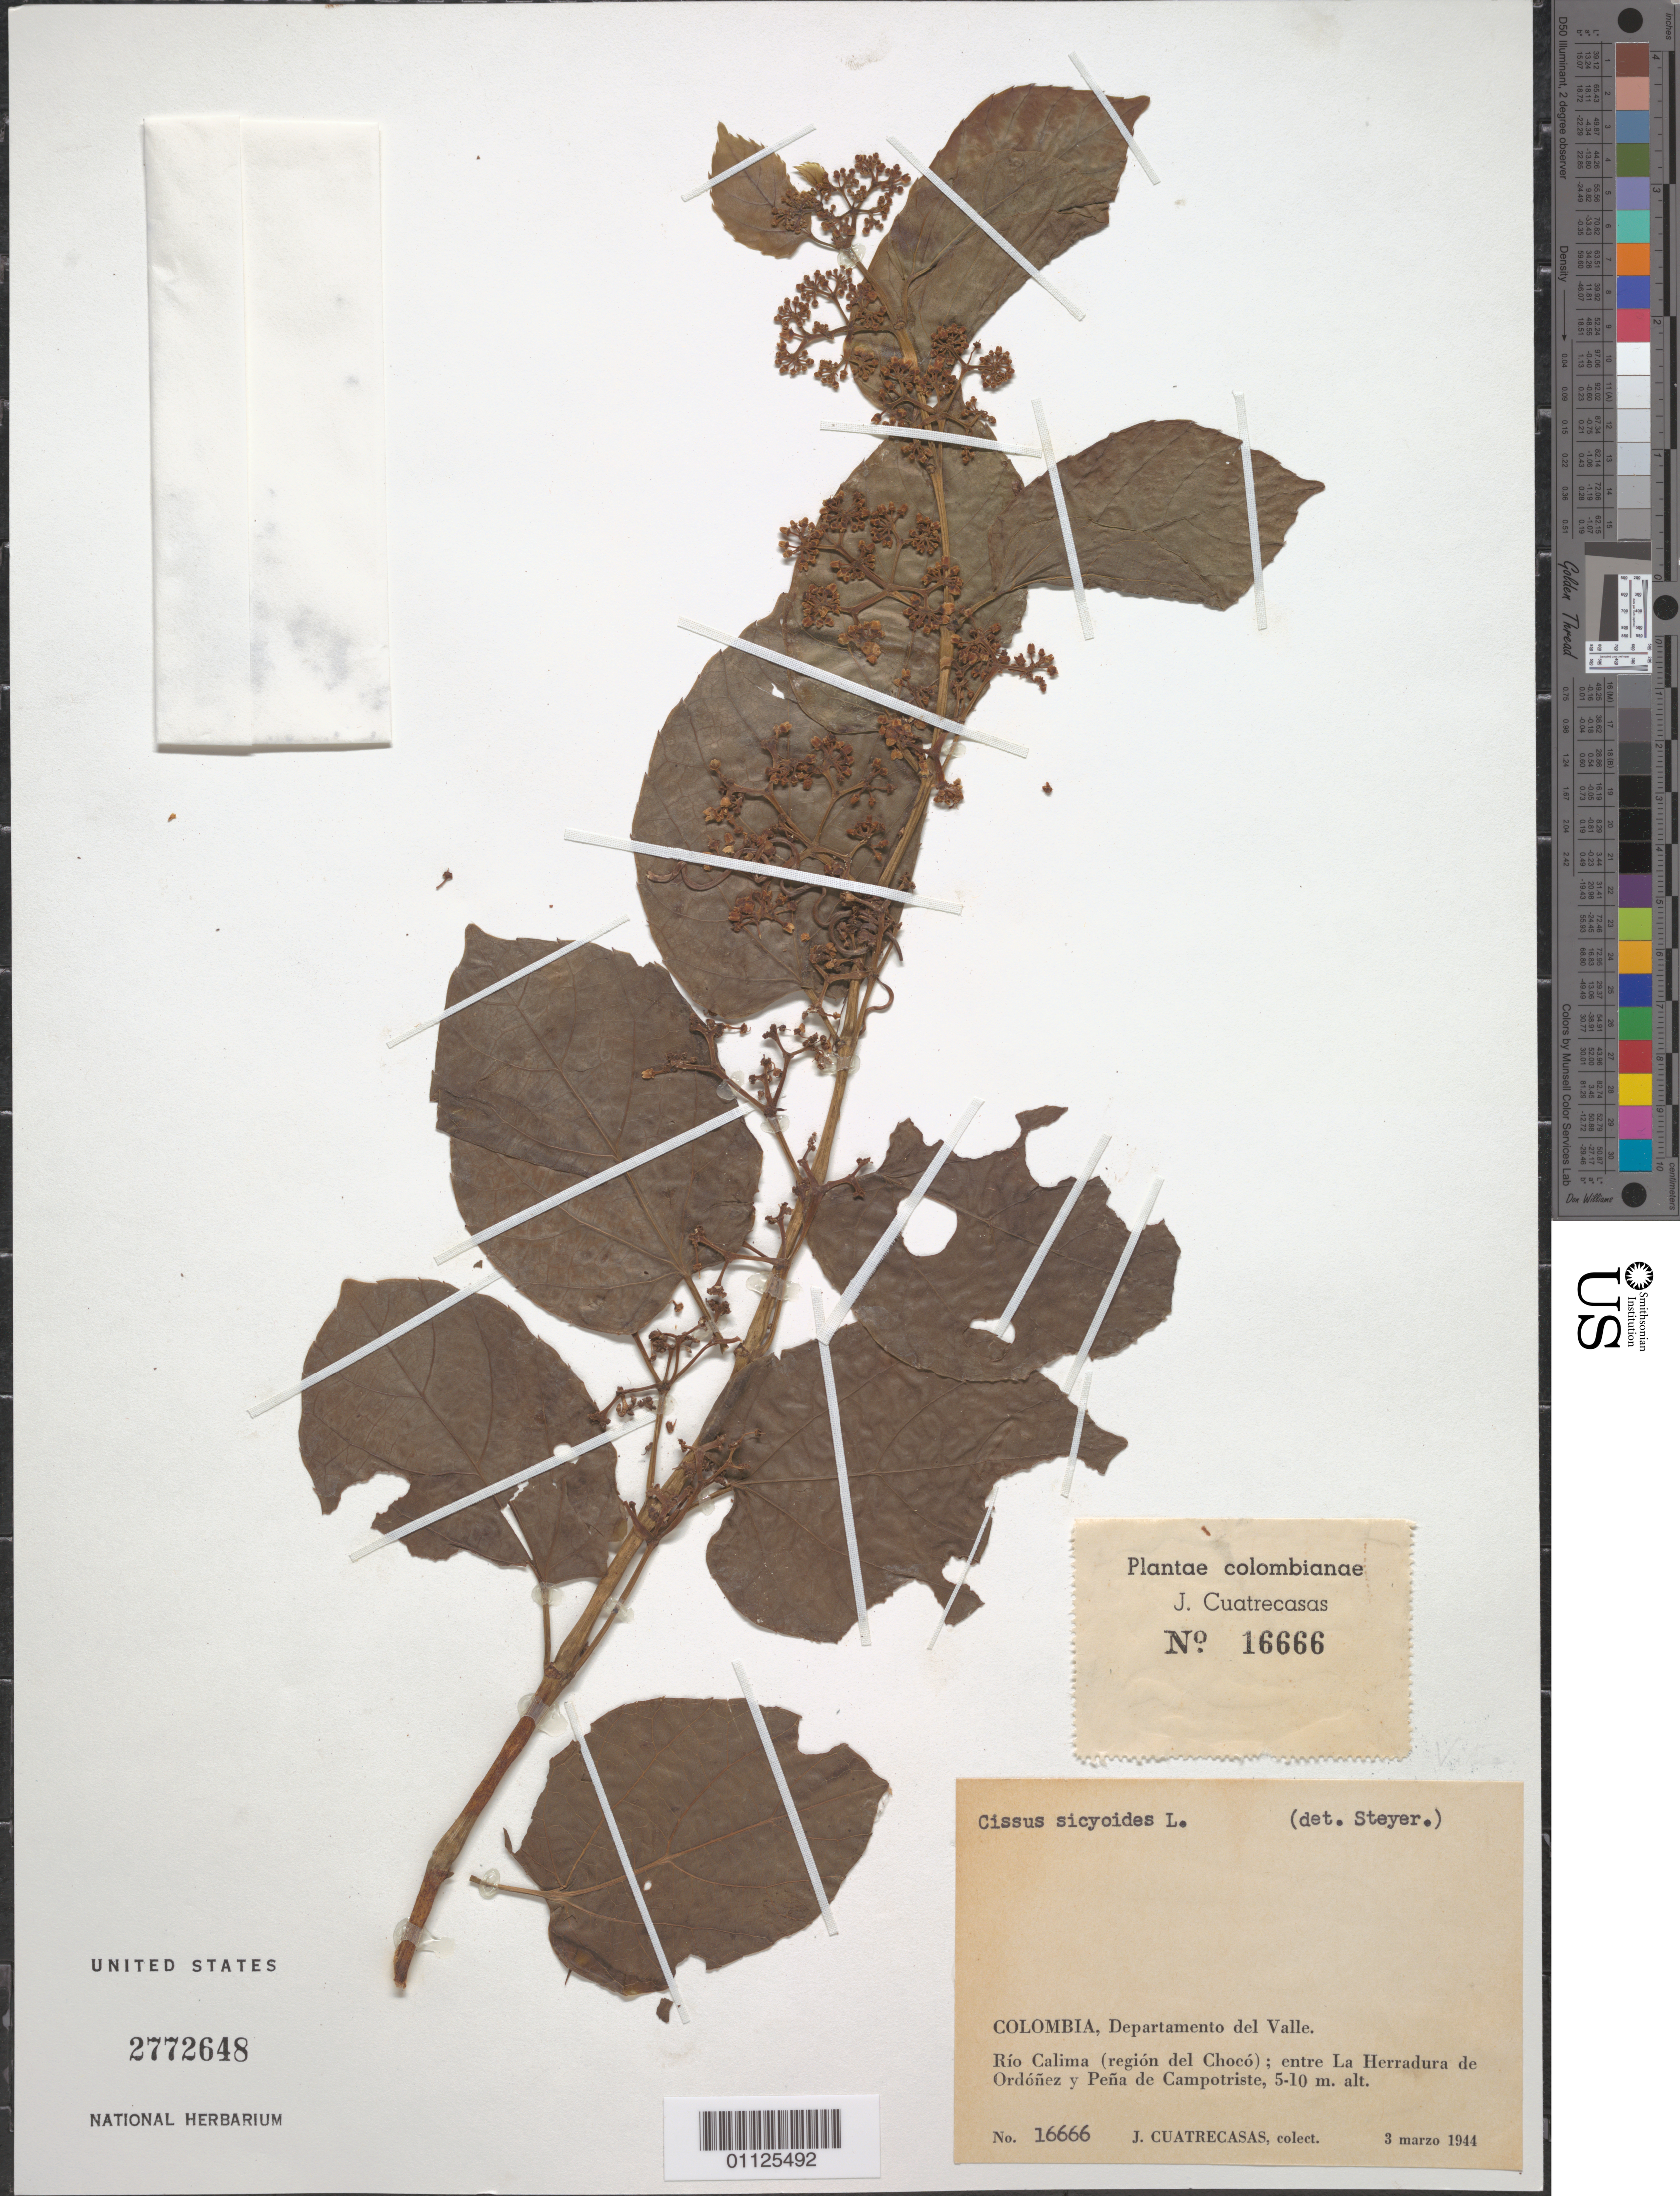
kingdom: Plantae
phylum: Tracheophyta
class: Magnoliopsida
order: Vitales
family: Vitaceae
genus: Cissus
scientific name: Cissus verticillata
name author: (L.) Nicolson & C.E. Jarvis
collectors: J. Cuatrecasas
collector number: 16666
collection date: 1944-03-03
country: Colombia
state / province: Valle del Cauca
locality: Rio Calima (region del Choco); entre La Herradura de Ordonez y Pena de Campotriste.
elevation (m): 5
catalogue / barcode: US 2772648